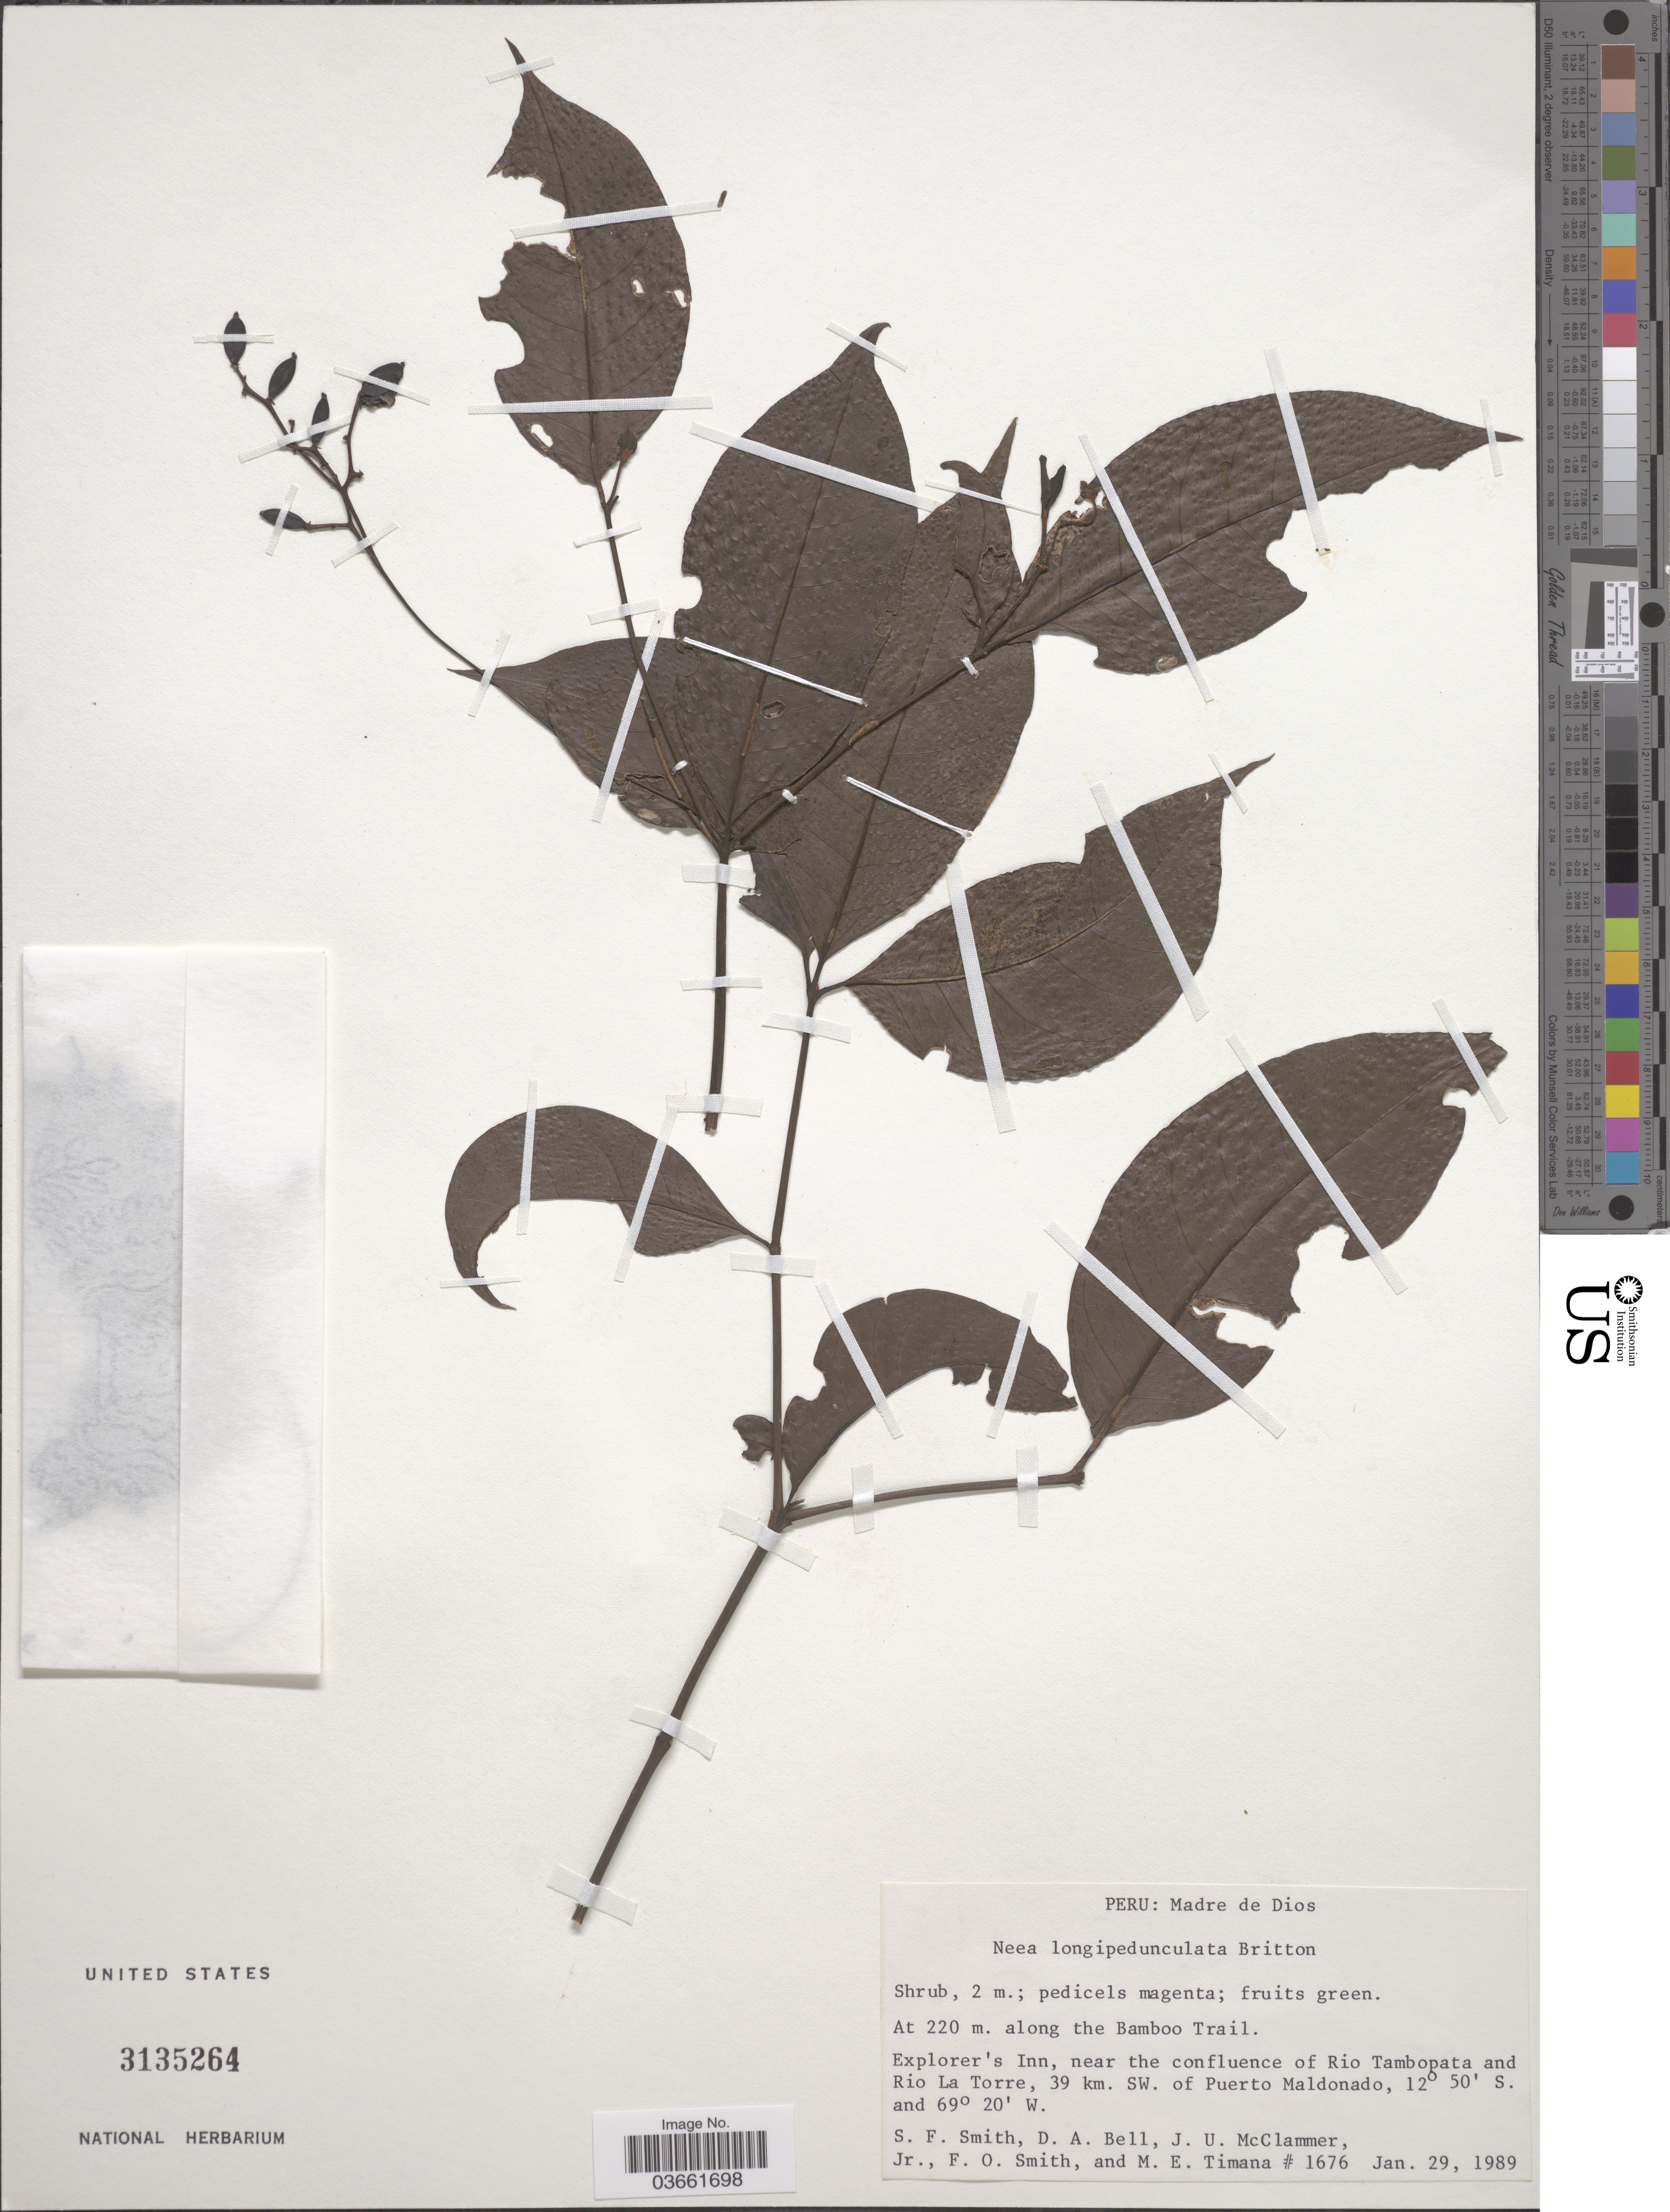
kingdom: Plantae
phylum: Tracheophyta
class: Magnoliopsida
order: Caryophyllales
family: Nyctaginaceae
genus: Neea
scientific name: Neea longipedunculata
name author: Britton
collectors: S.F. Smith, D. A. Bell, J. McClammer Jr. & F. Smith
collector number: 1676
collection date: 1989-01-29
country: Peru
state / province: Madre de Dios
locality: Explorer's Inn, near the confluence of Rio Tambopata and Rio La Torre, 39 km. SW. of Puerto Maldonado.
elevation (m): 220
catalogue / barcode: US 3135264